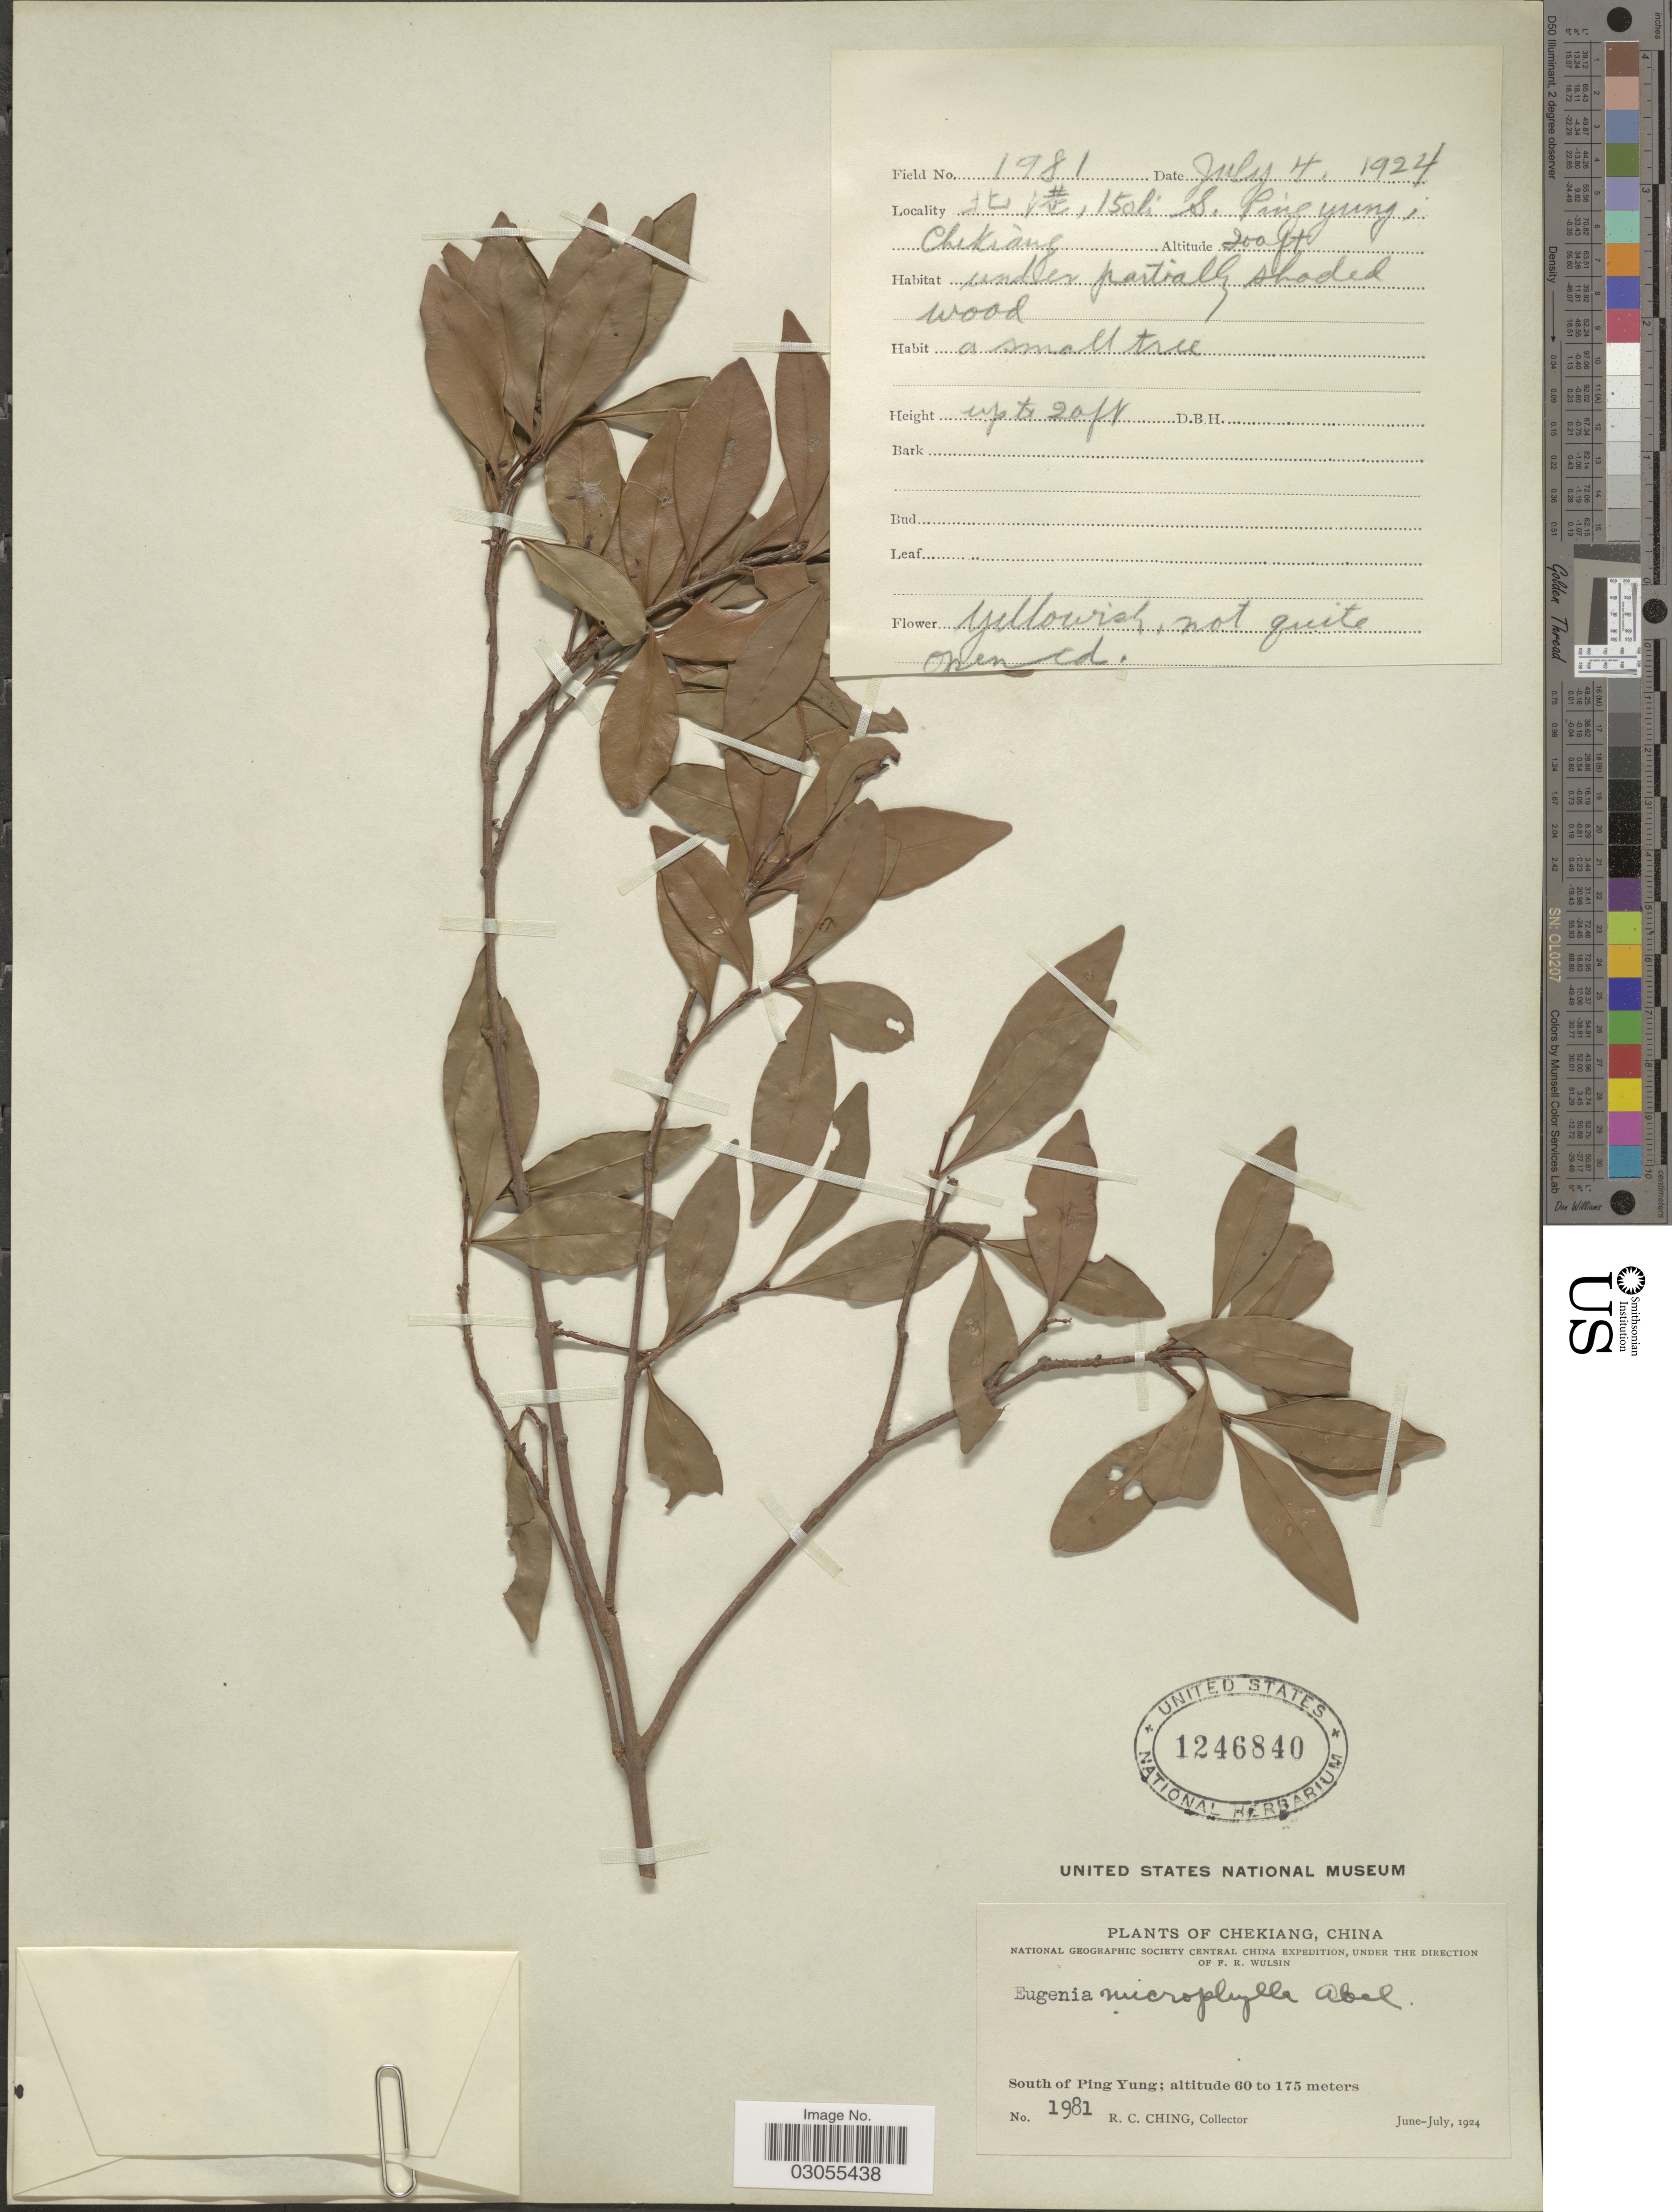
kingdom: Plantae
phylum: Tracheophyta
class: Magnoliopsida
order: Myrtales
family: Myrtaceae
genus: Syzygium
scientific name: Syzygium buxifolium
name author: Hook. & Arn.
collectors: R. C. Ching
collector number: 1981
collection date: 1924-07-04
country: China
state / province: Zhejiang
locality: Chekiang. 150 li South of Ping Yung.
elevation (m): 61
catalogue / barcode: US 1246840